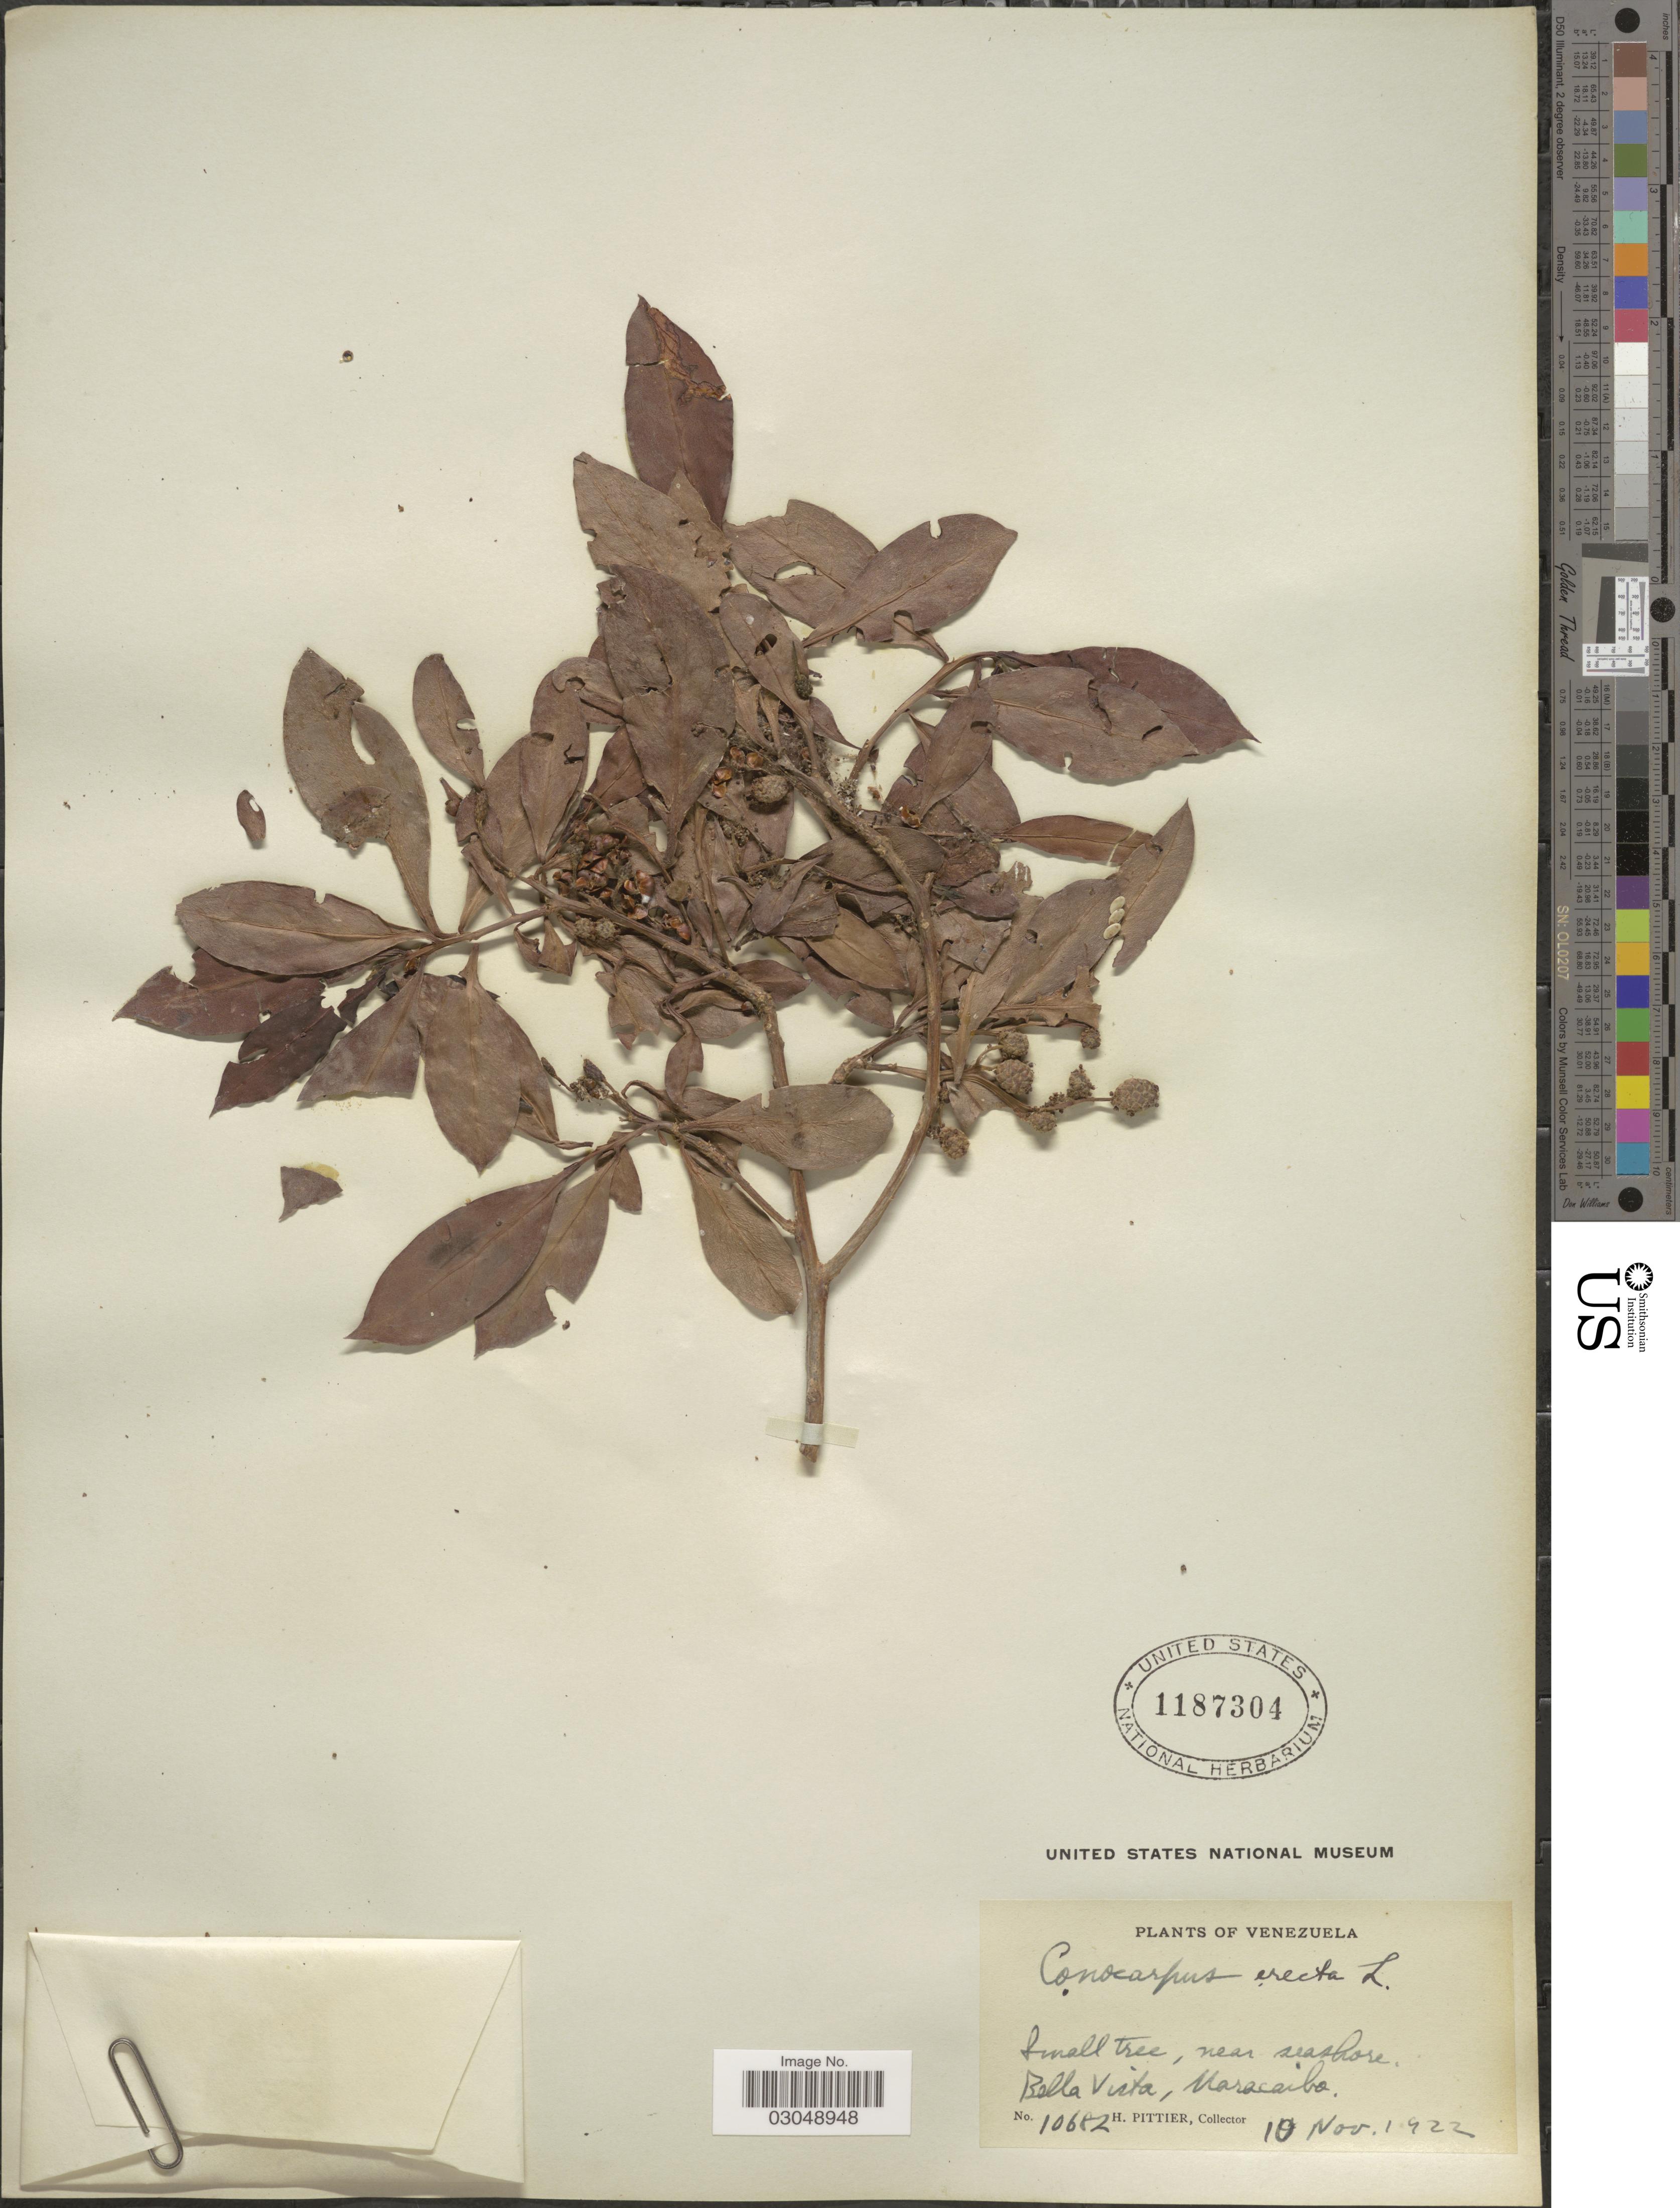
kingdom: Plantae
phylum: Tracheophyta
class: Magnoliopsida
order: Myrtales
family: Combretaceae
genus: Conocarpus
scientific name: Conocarpus erectus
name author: L.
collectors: H. F. Pittier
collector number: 10682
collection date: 1922-11-10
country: Venezuela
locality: Bella Vista, Maracaibo.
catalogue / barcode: US 1187304